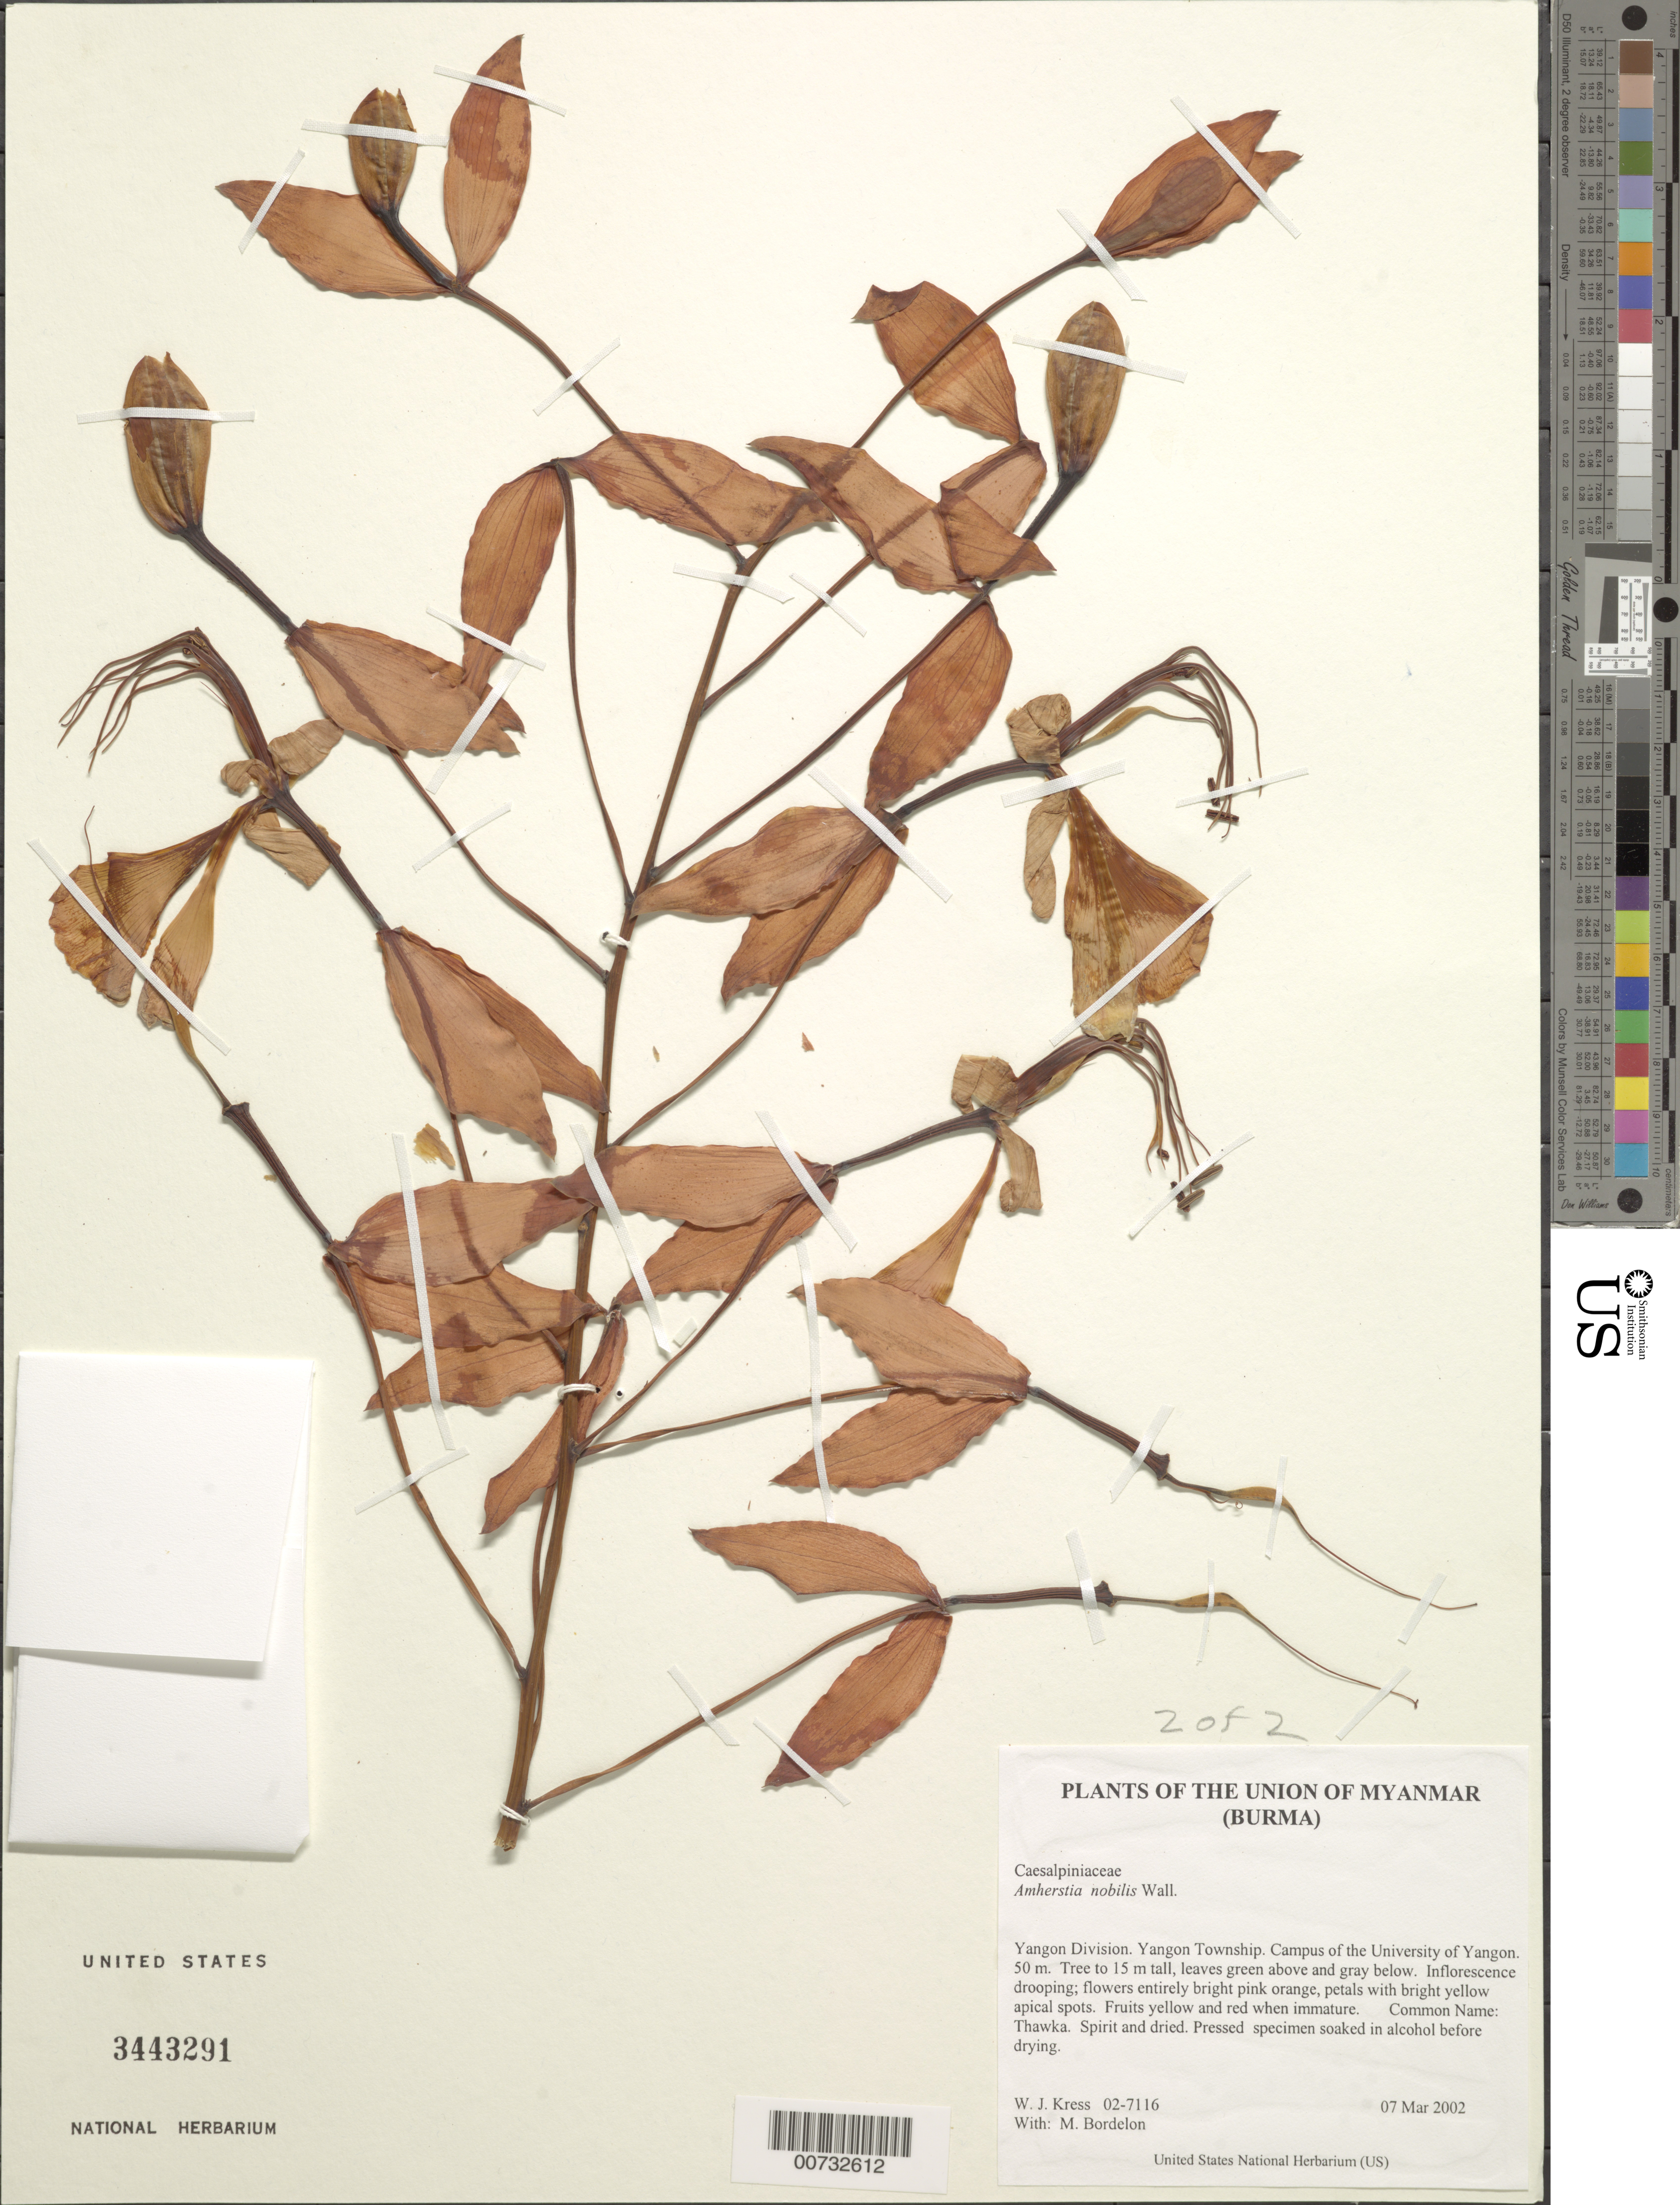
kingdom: Plantae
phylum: Tracheophyta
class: Magnoliopsida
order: Fabales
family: Fabaceae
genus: Amherstia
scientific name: Amherstia nobilis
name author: (Oliv.) Kuntze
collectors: W. J. Kress & M. Bordelon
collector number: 02-7116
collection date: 2002-03-07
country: Myanmar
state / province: Yangon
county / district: Yangon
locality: Campus of the University of Yangon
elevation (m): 50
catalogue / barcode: US 344391